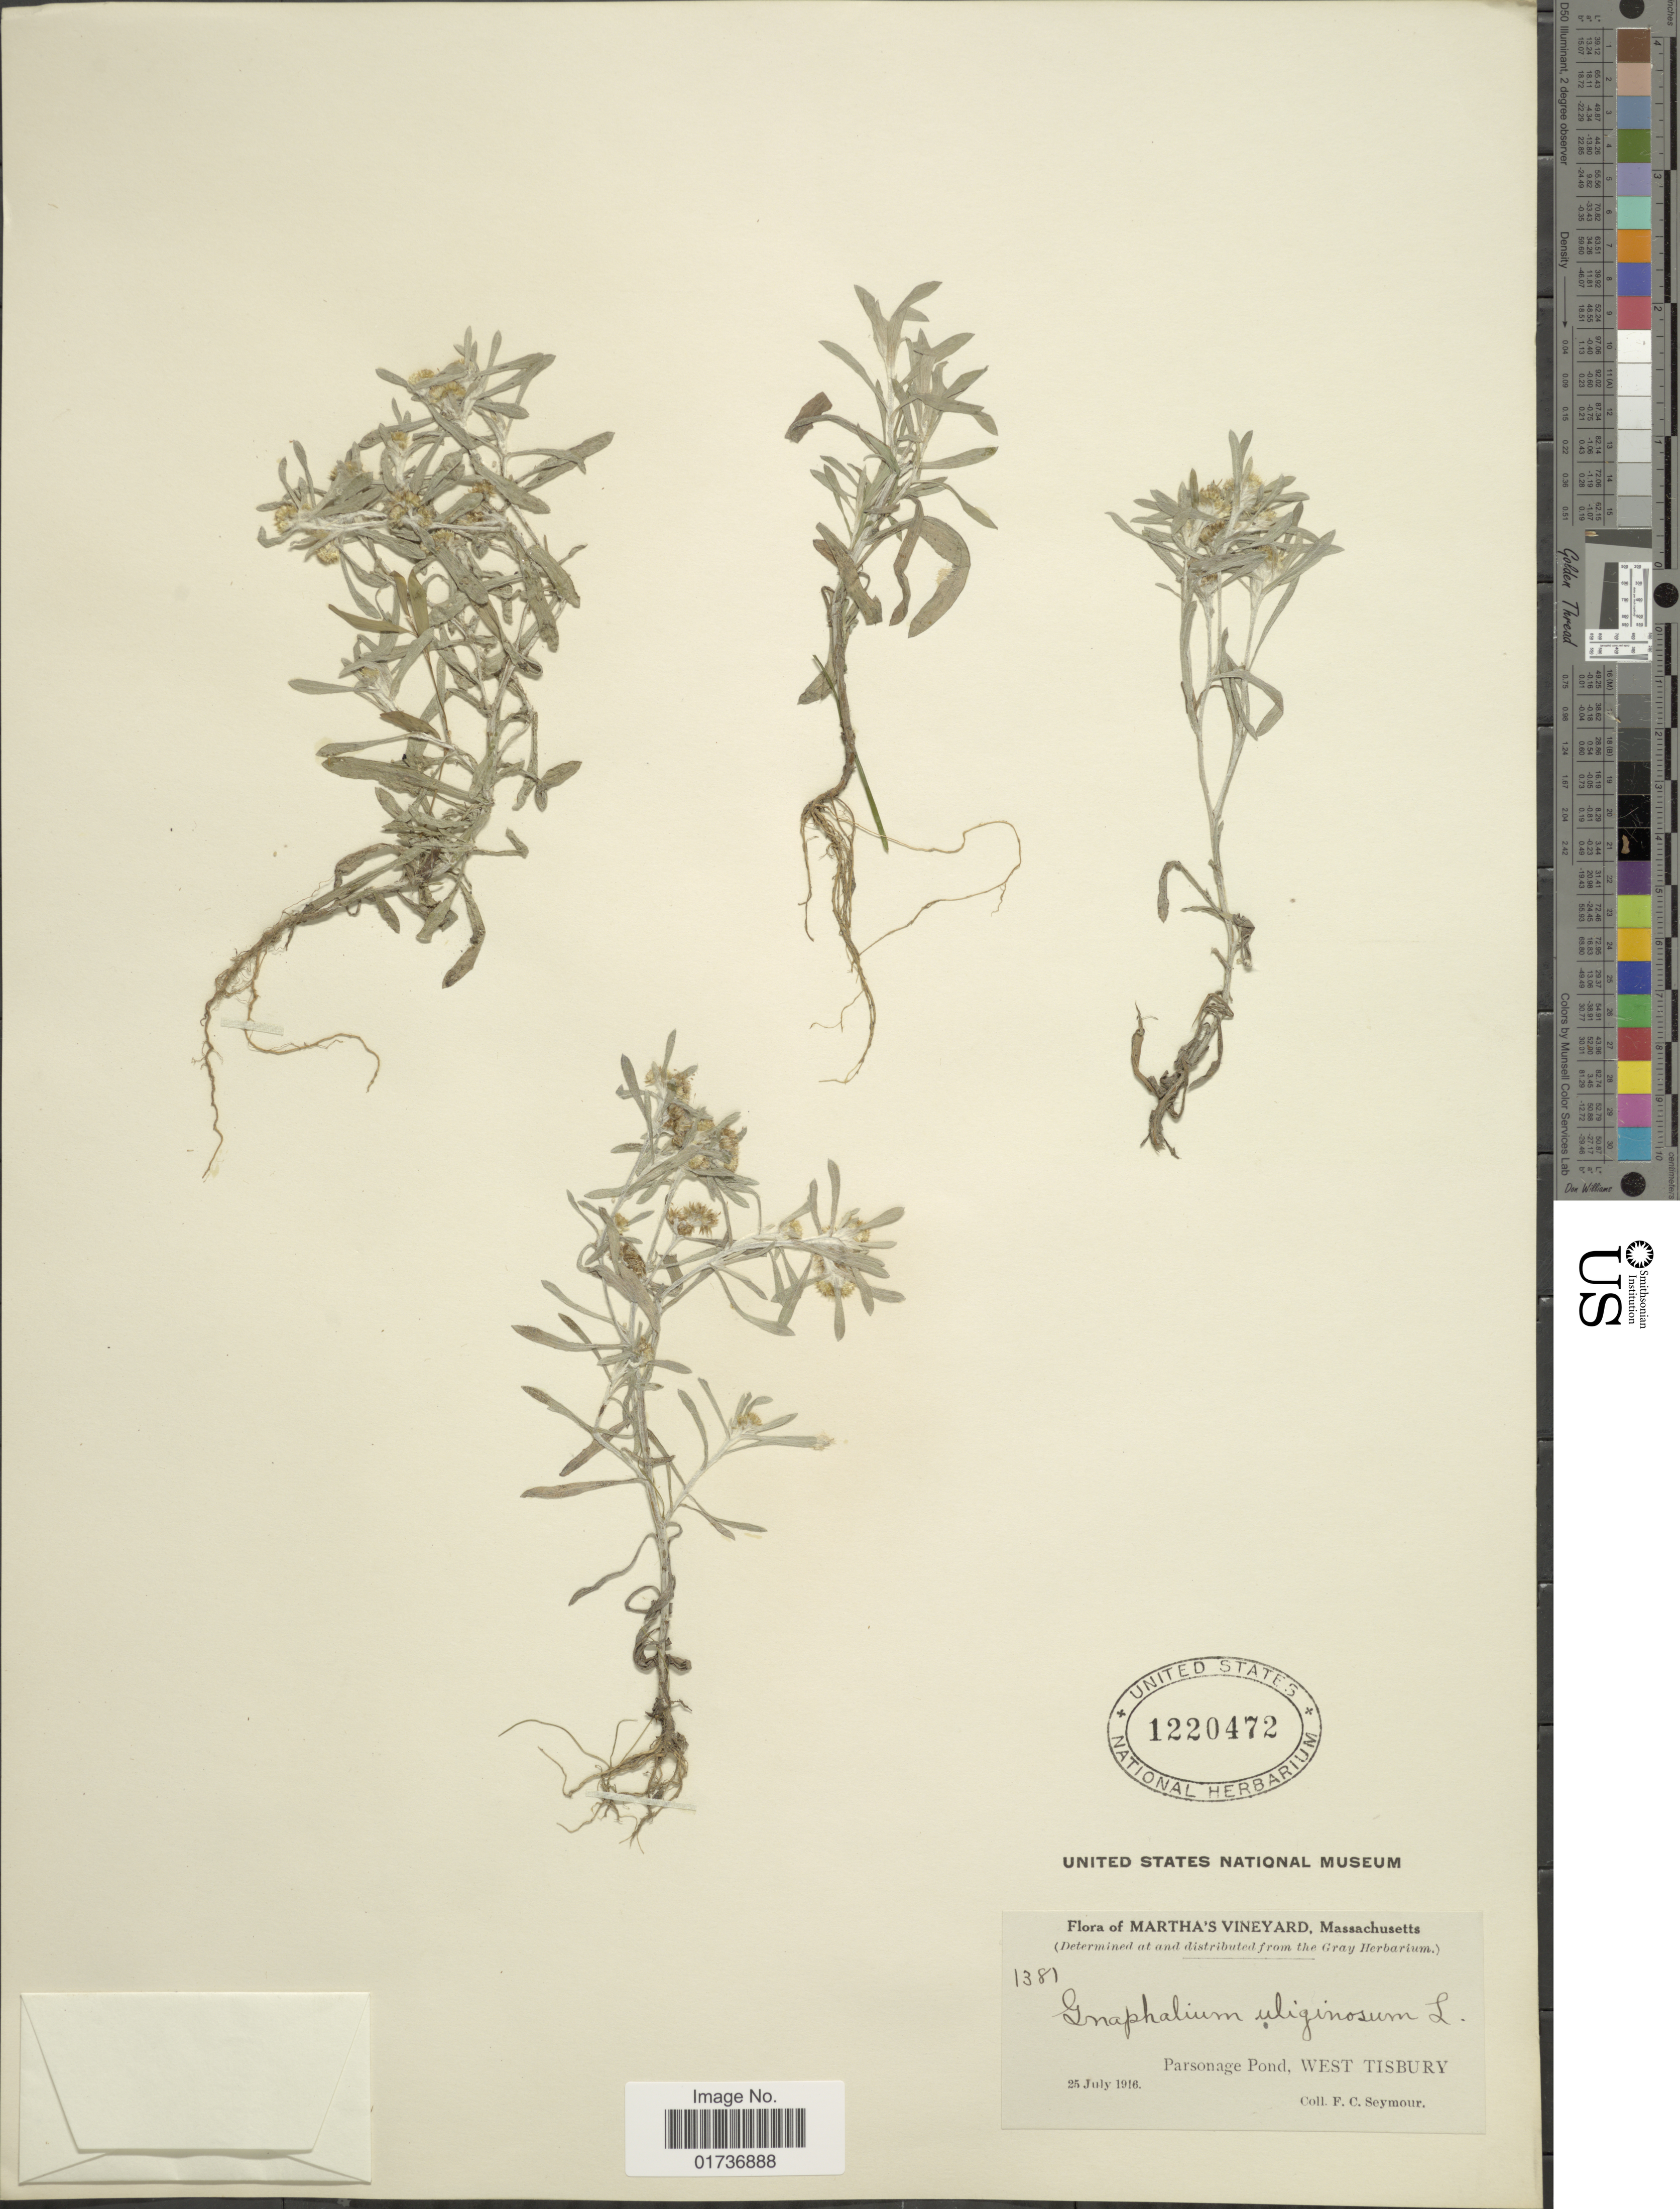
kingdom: Plantae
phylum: Tracheophyta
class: Magnoliopsida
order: Asterales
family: Asteraceae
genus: Gnaphalium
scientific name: Gnaphalium uliginosum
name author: L.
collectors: F. C. Seymour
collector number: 1381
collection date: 1916-07-25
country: United States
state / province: Massachusetts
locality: Martha's Vineyard, Parsonage Pond, West Tisbury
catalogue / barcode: US 1220472